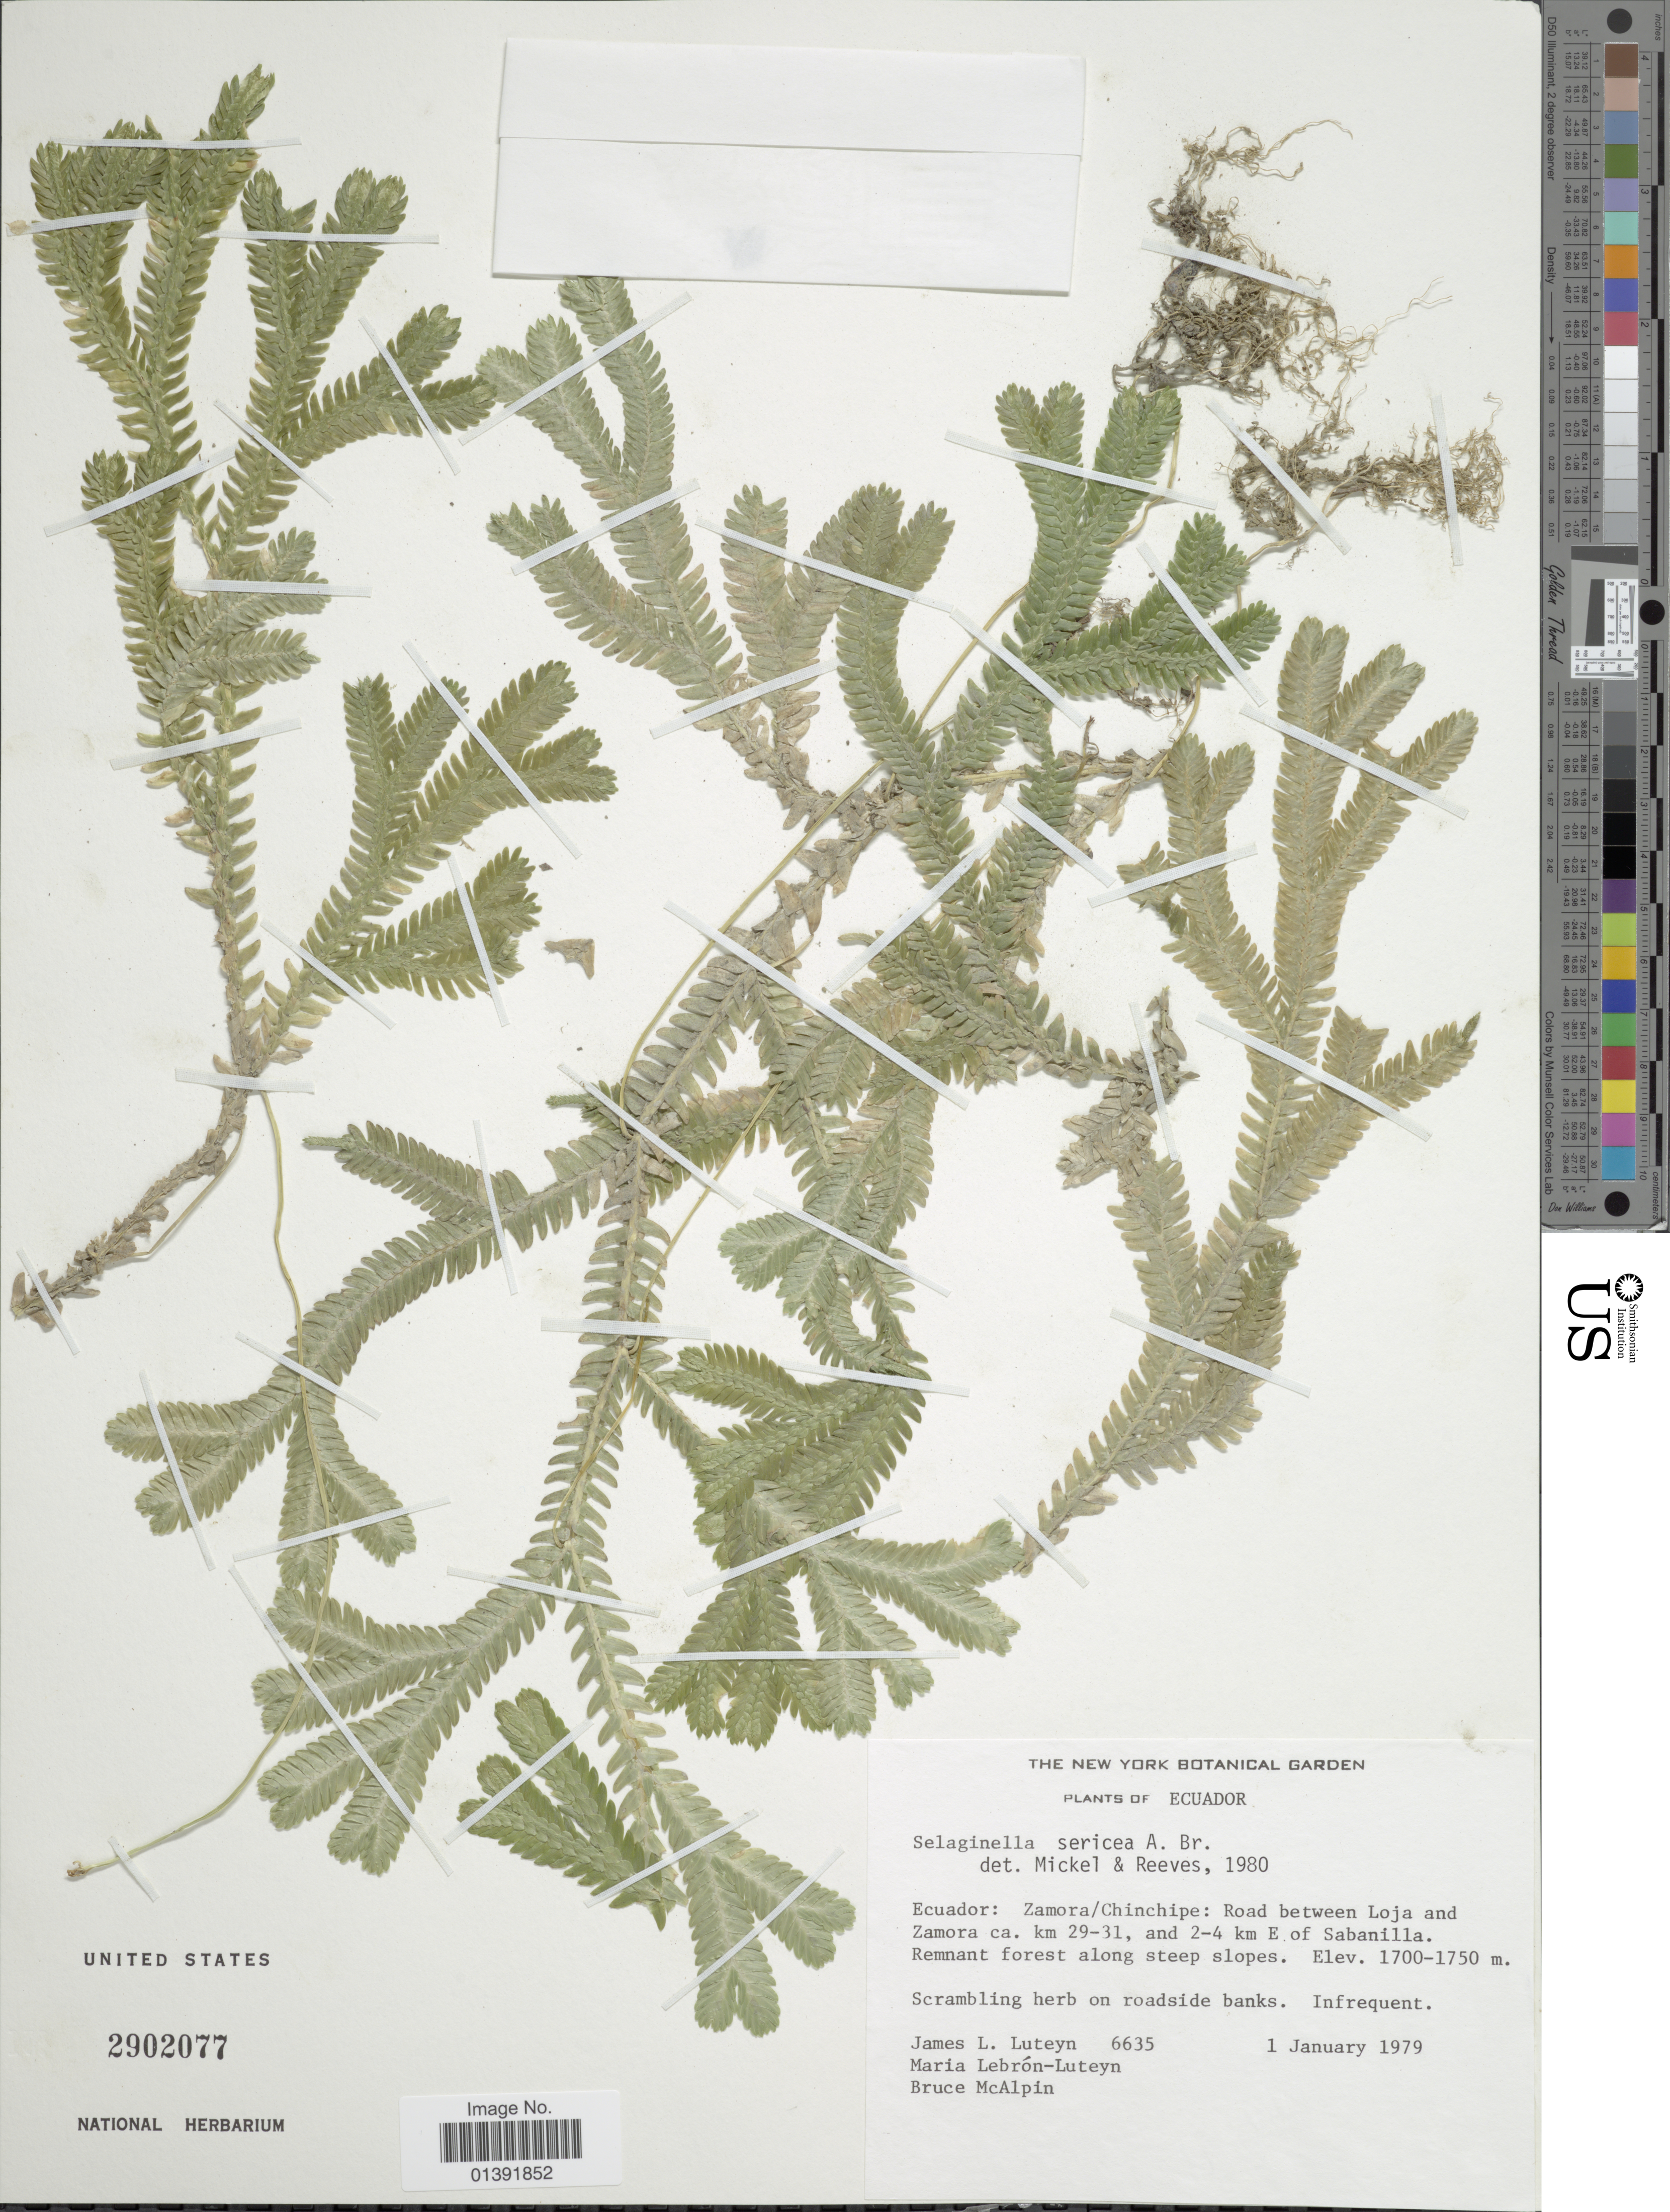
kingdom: Plantae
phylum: Tracheophyta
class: Lycopodiopsida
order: Selaginellales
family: Selaginellaceae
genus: Selaginella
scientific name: Selaginella sericea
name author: A. Braun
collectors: J. L. Luteyn, M. L. Lebrón-Luteyn & B. McAlpin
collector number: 6635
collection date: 1979-01-01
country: Ecuador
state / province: Zamora-Chinchipe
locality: Road between Loja and Zamora ca. km 29-31, and 2-4 km E of Sabanilla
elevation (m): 1700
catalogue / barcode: US 2902077